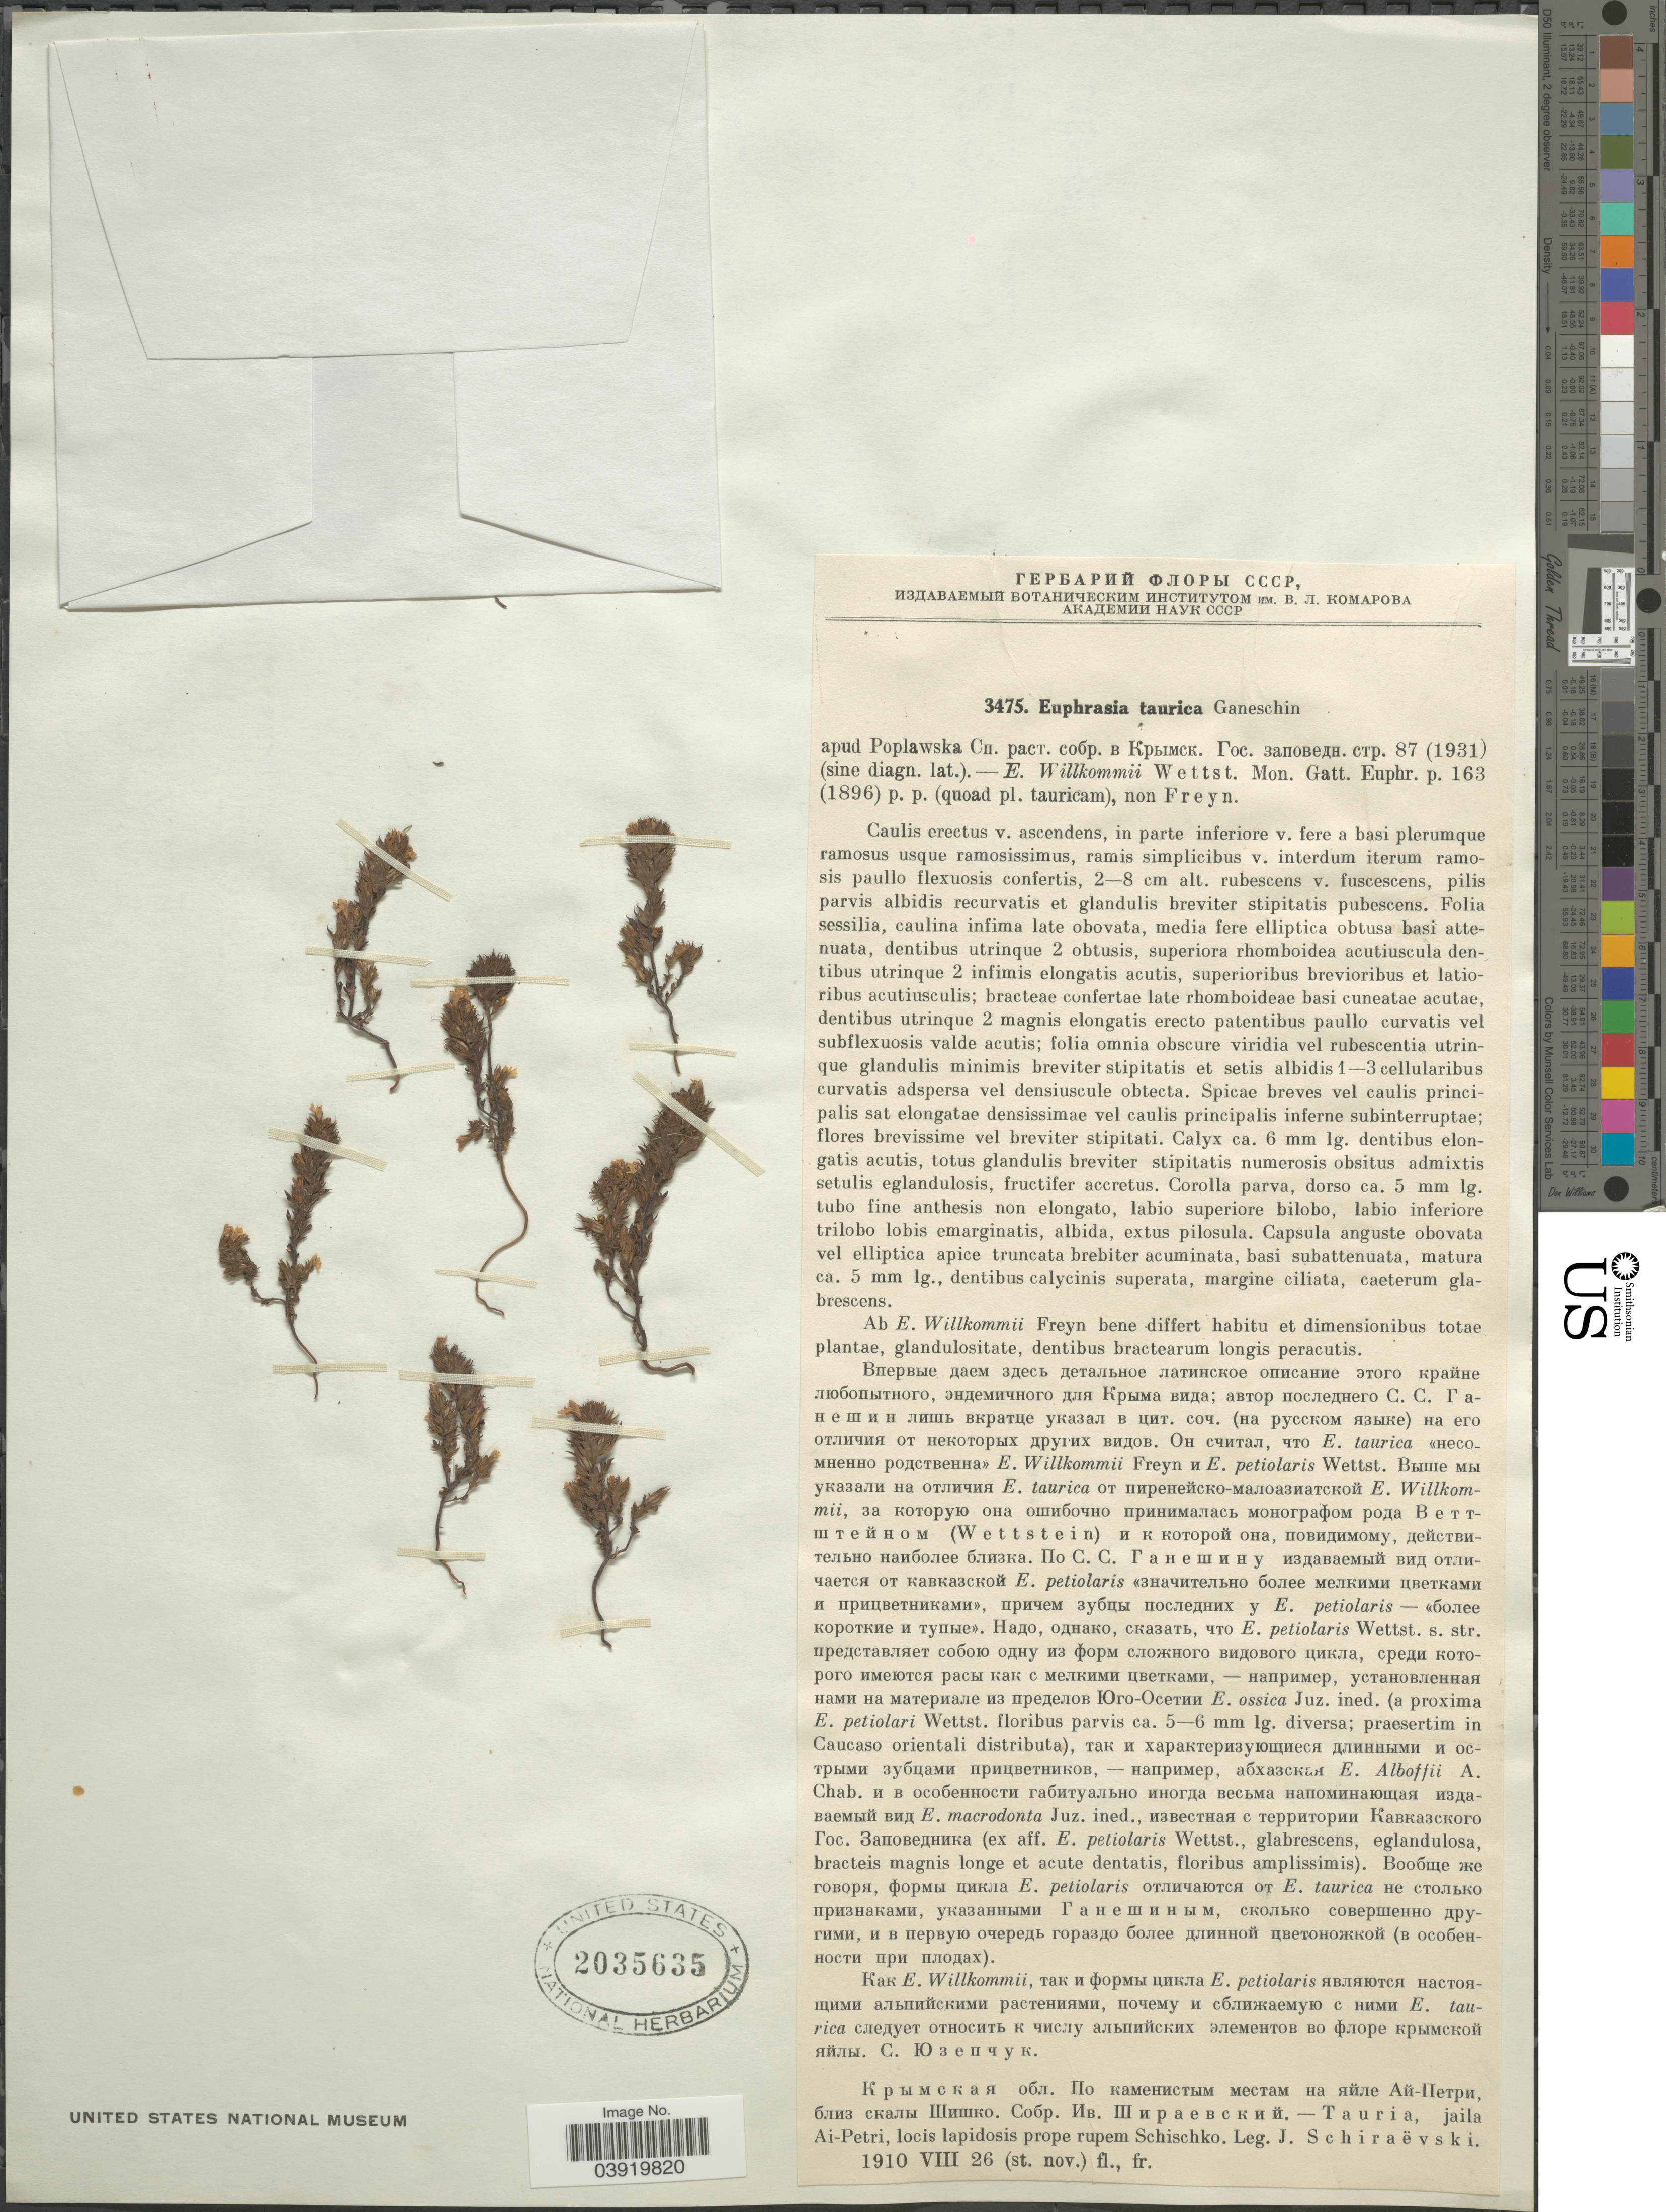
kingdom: Plantae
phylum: Tracheophyta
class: Magnoliopsida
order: Lamiales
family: Orobanchaceae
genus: Euphrasia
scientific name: Euphrasia taurica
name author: Ganesh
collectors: J. Schiraevsky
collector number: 3475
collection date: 1910-08-26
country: Ukraine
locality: X - Tauria, jaila Ai-Petri, locis lapidosis prope rupem Schischko.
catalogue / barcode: US 2035635